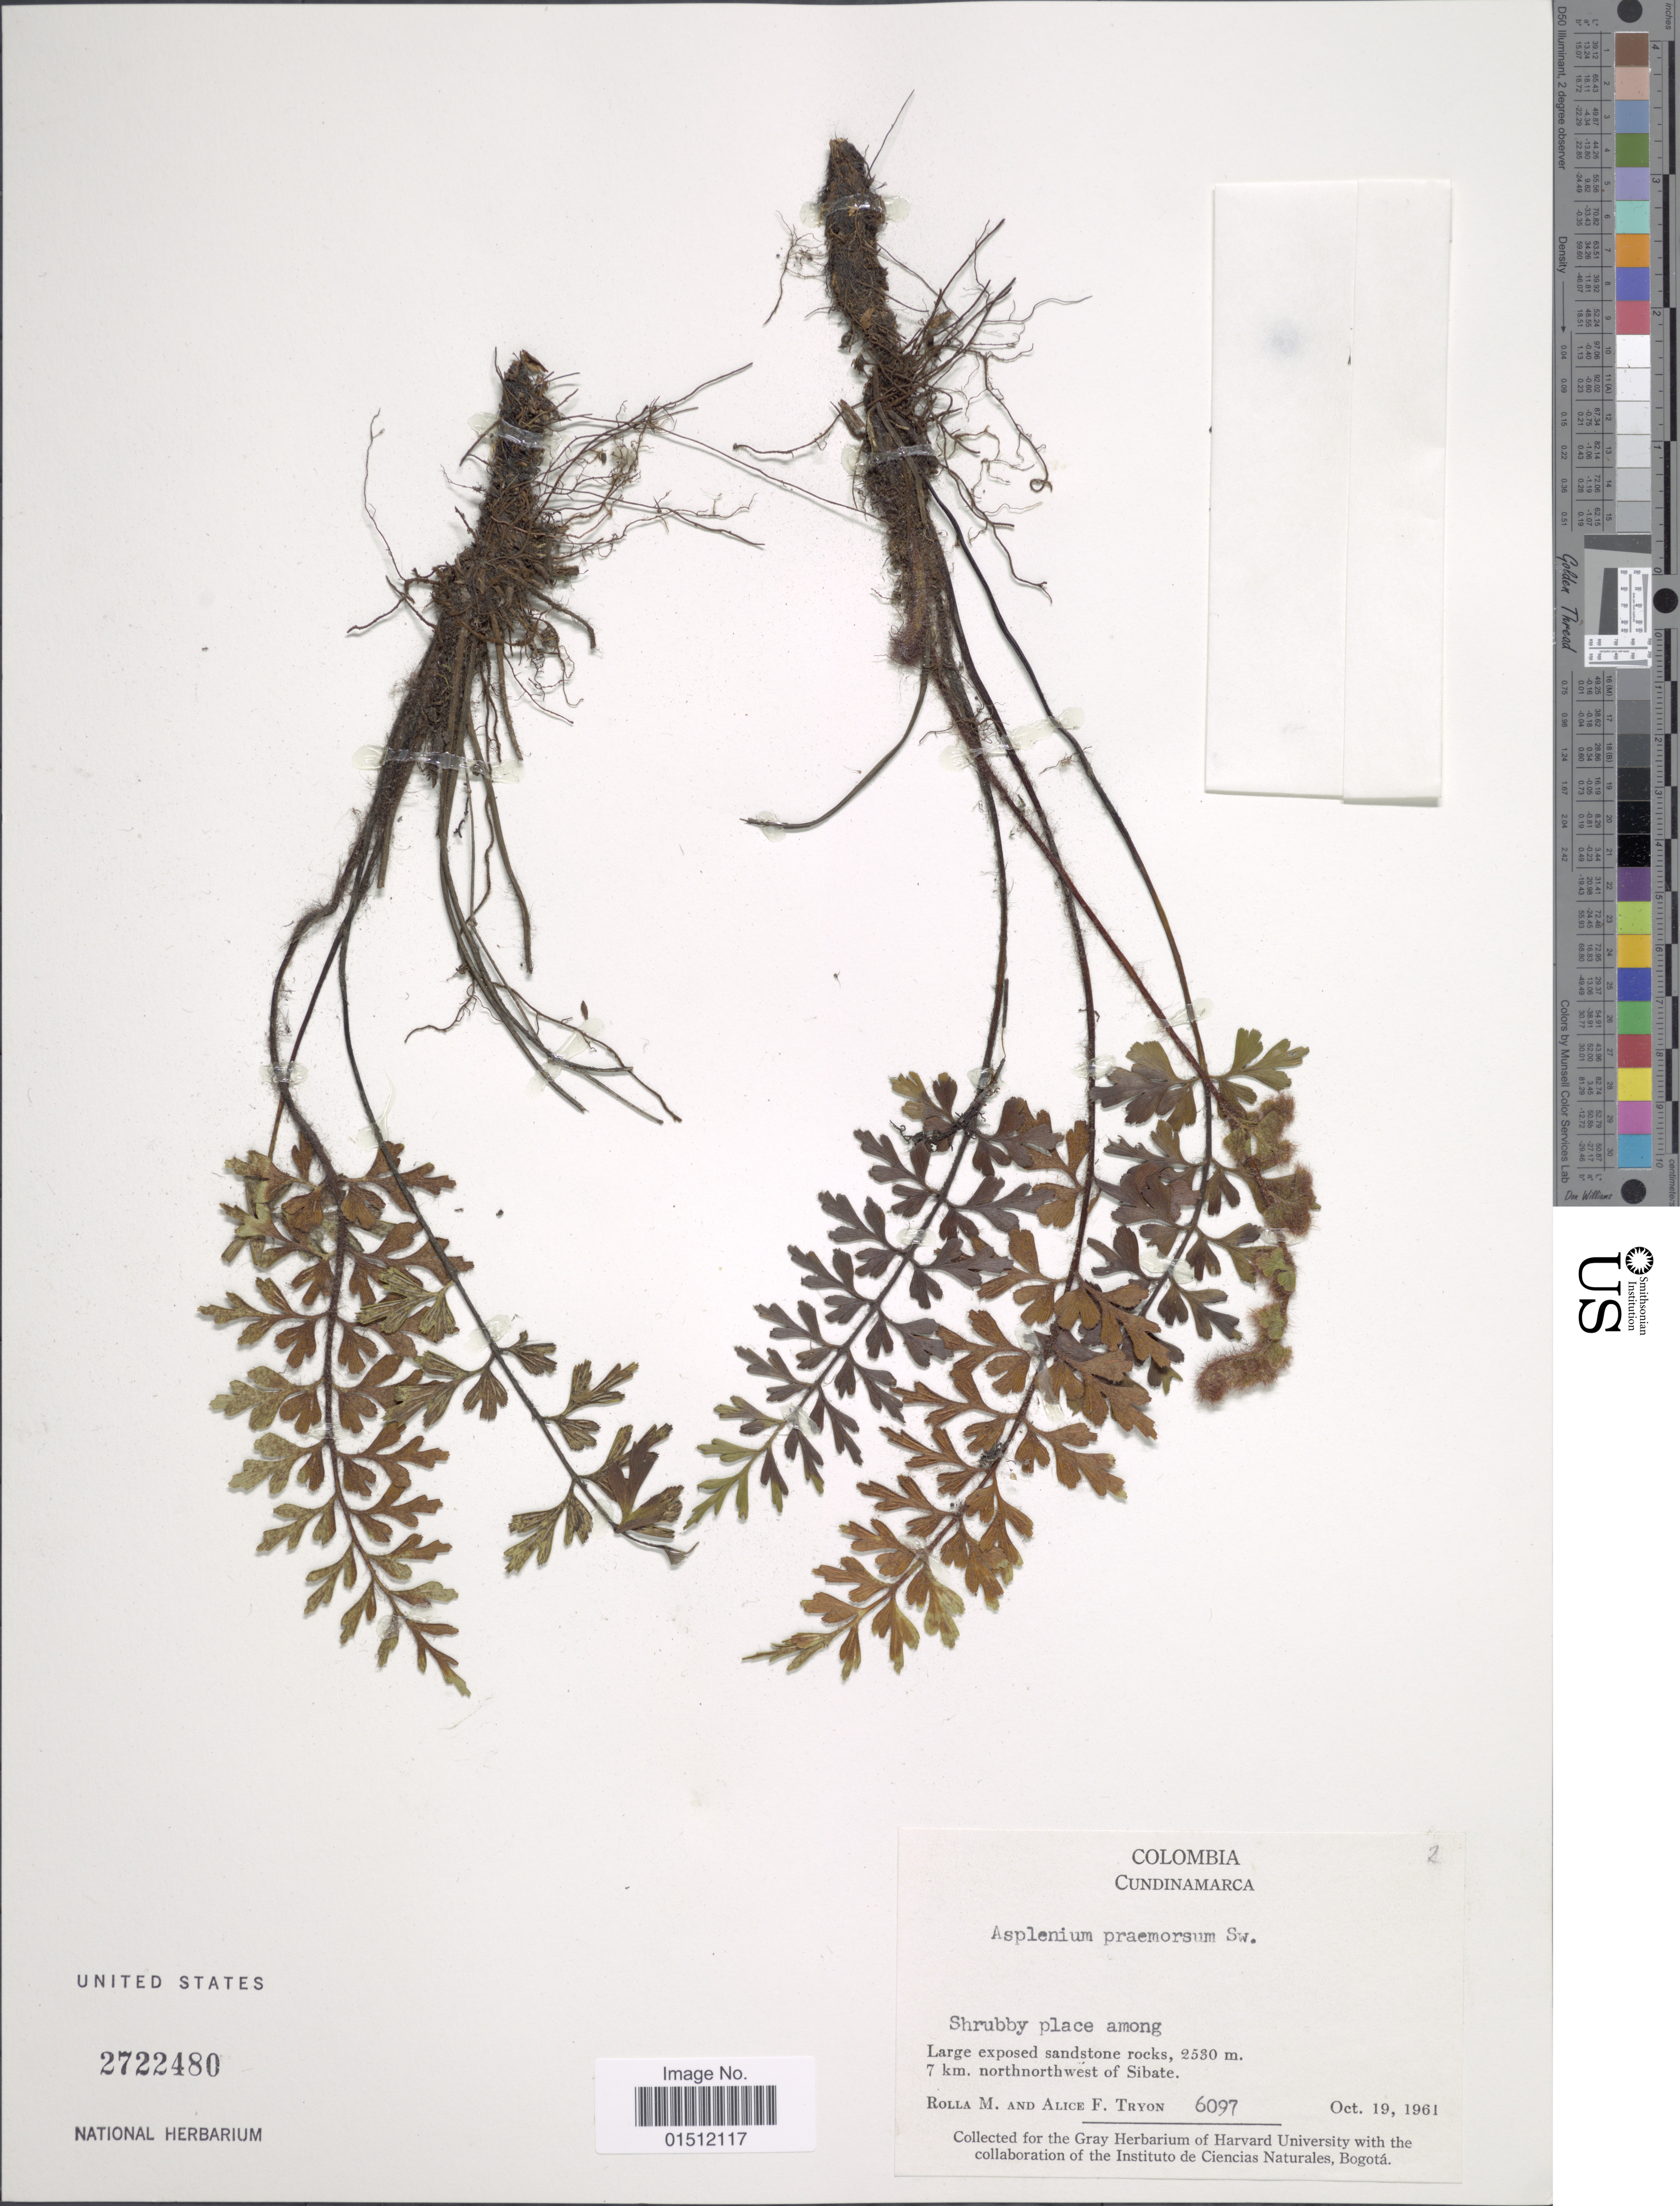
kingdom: Plantae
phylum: Tracheophyta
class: Polypodiopsida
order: Polypodiales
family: Aspleniaceae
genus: Asplenium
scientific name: Asplenium praemorsum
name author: Sw.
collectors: M. Rolla & A. F. Tryon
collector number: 6097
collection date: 1961-10-19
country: Colombia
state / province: Cundinamarca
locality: Cundinamarca, 7 km. northnorthwest of Sibate.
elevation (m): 2530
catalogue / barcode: US 2722480